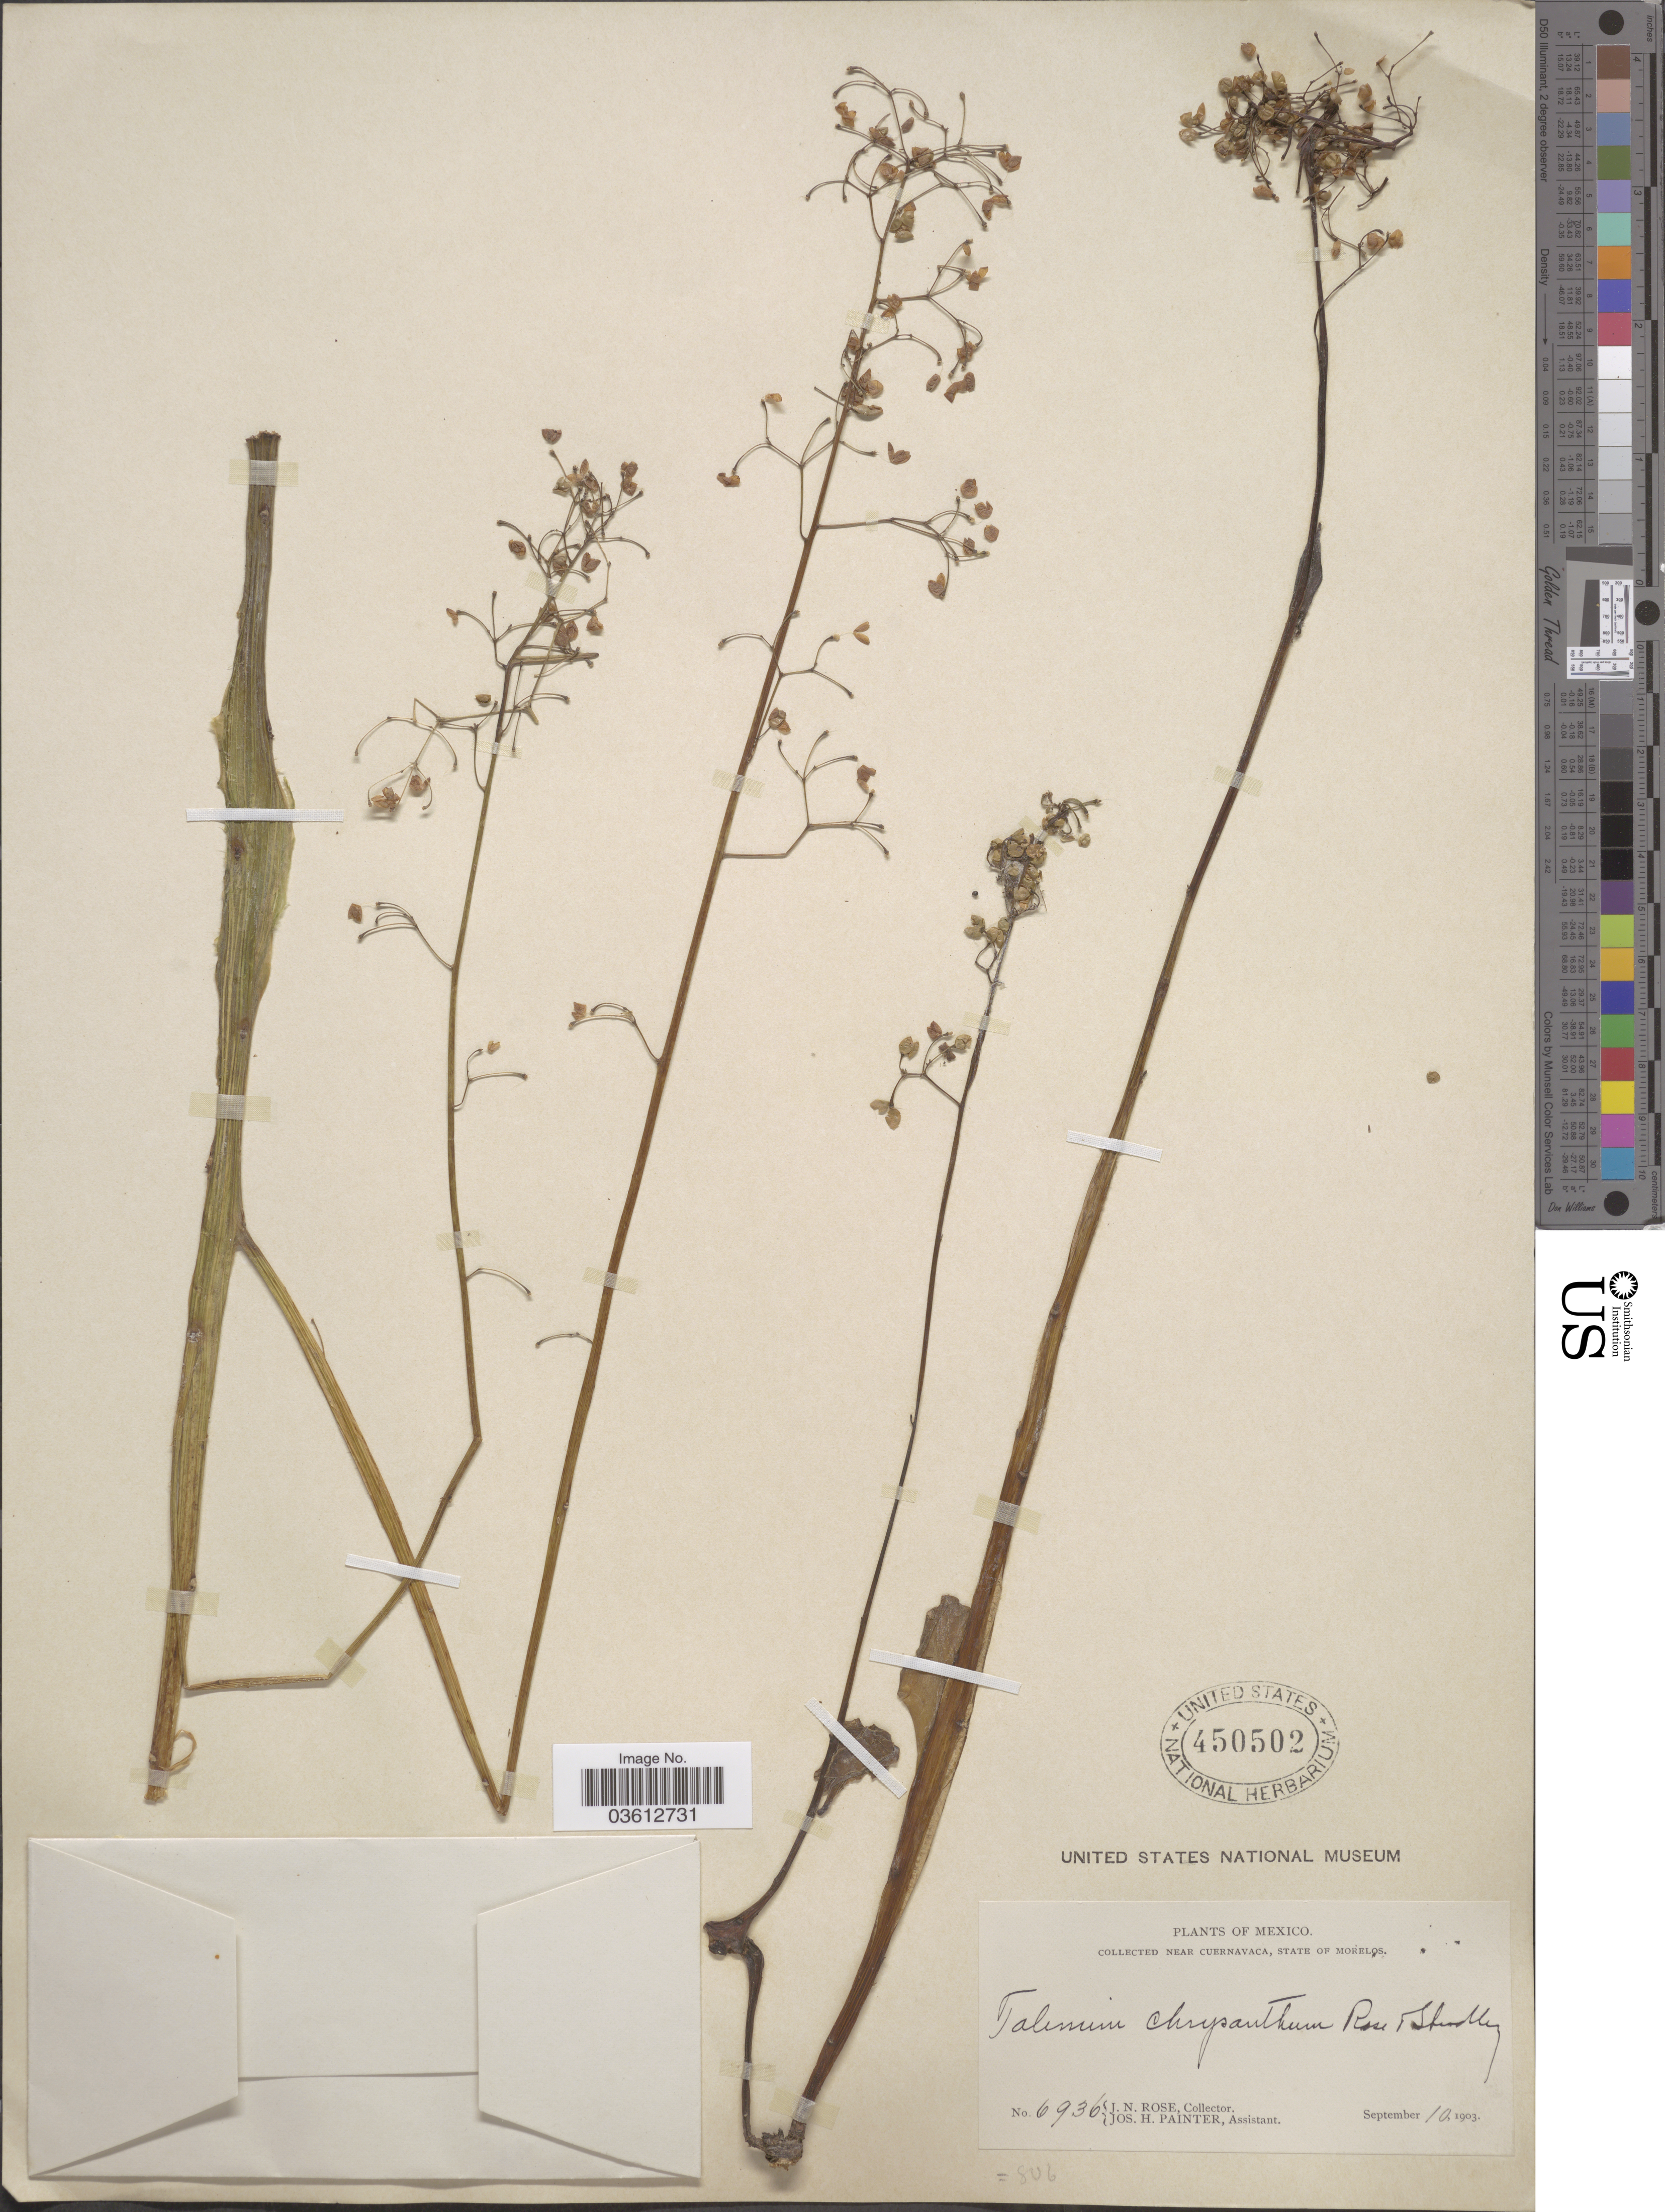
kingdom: Plantae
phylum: Tracheophyta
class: Magnoliopsida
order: Caryophyllales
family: Talinaceae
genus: Talinum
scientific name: Talinum chrysanthum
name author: Rose & Standl.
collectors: J. N. Rose & J. H. Painter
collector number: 6936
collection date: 1903-09-10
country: Mexico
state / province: Morelos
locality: Near Cuernavaca.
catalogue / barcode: US 450502